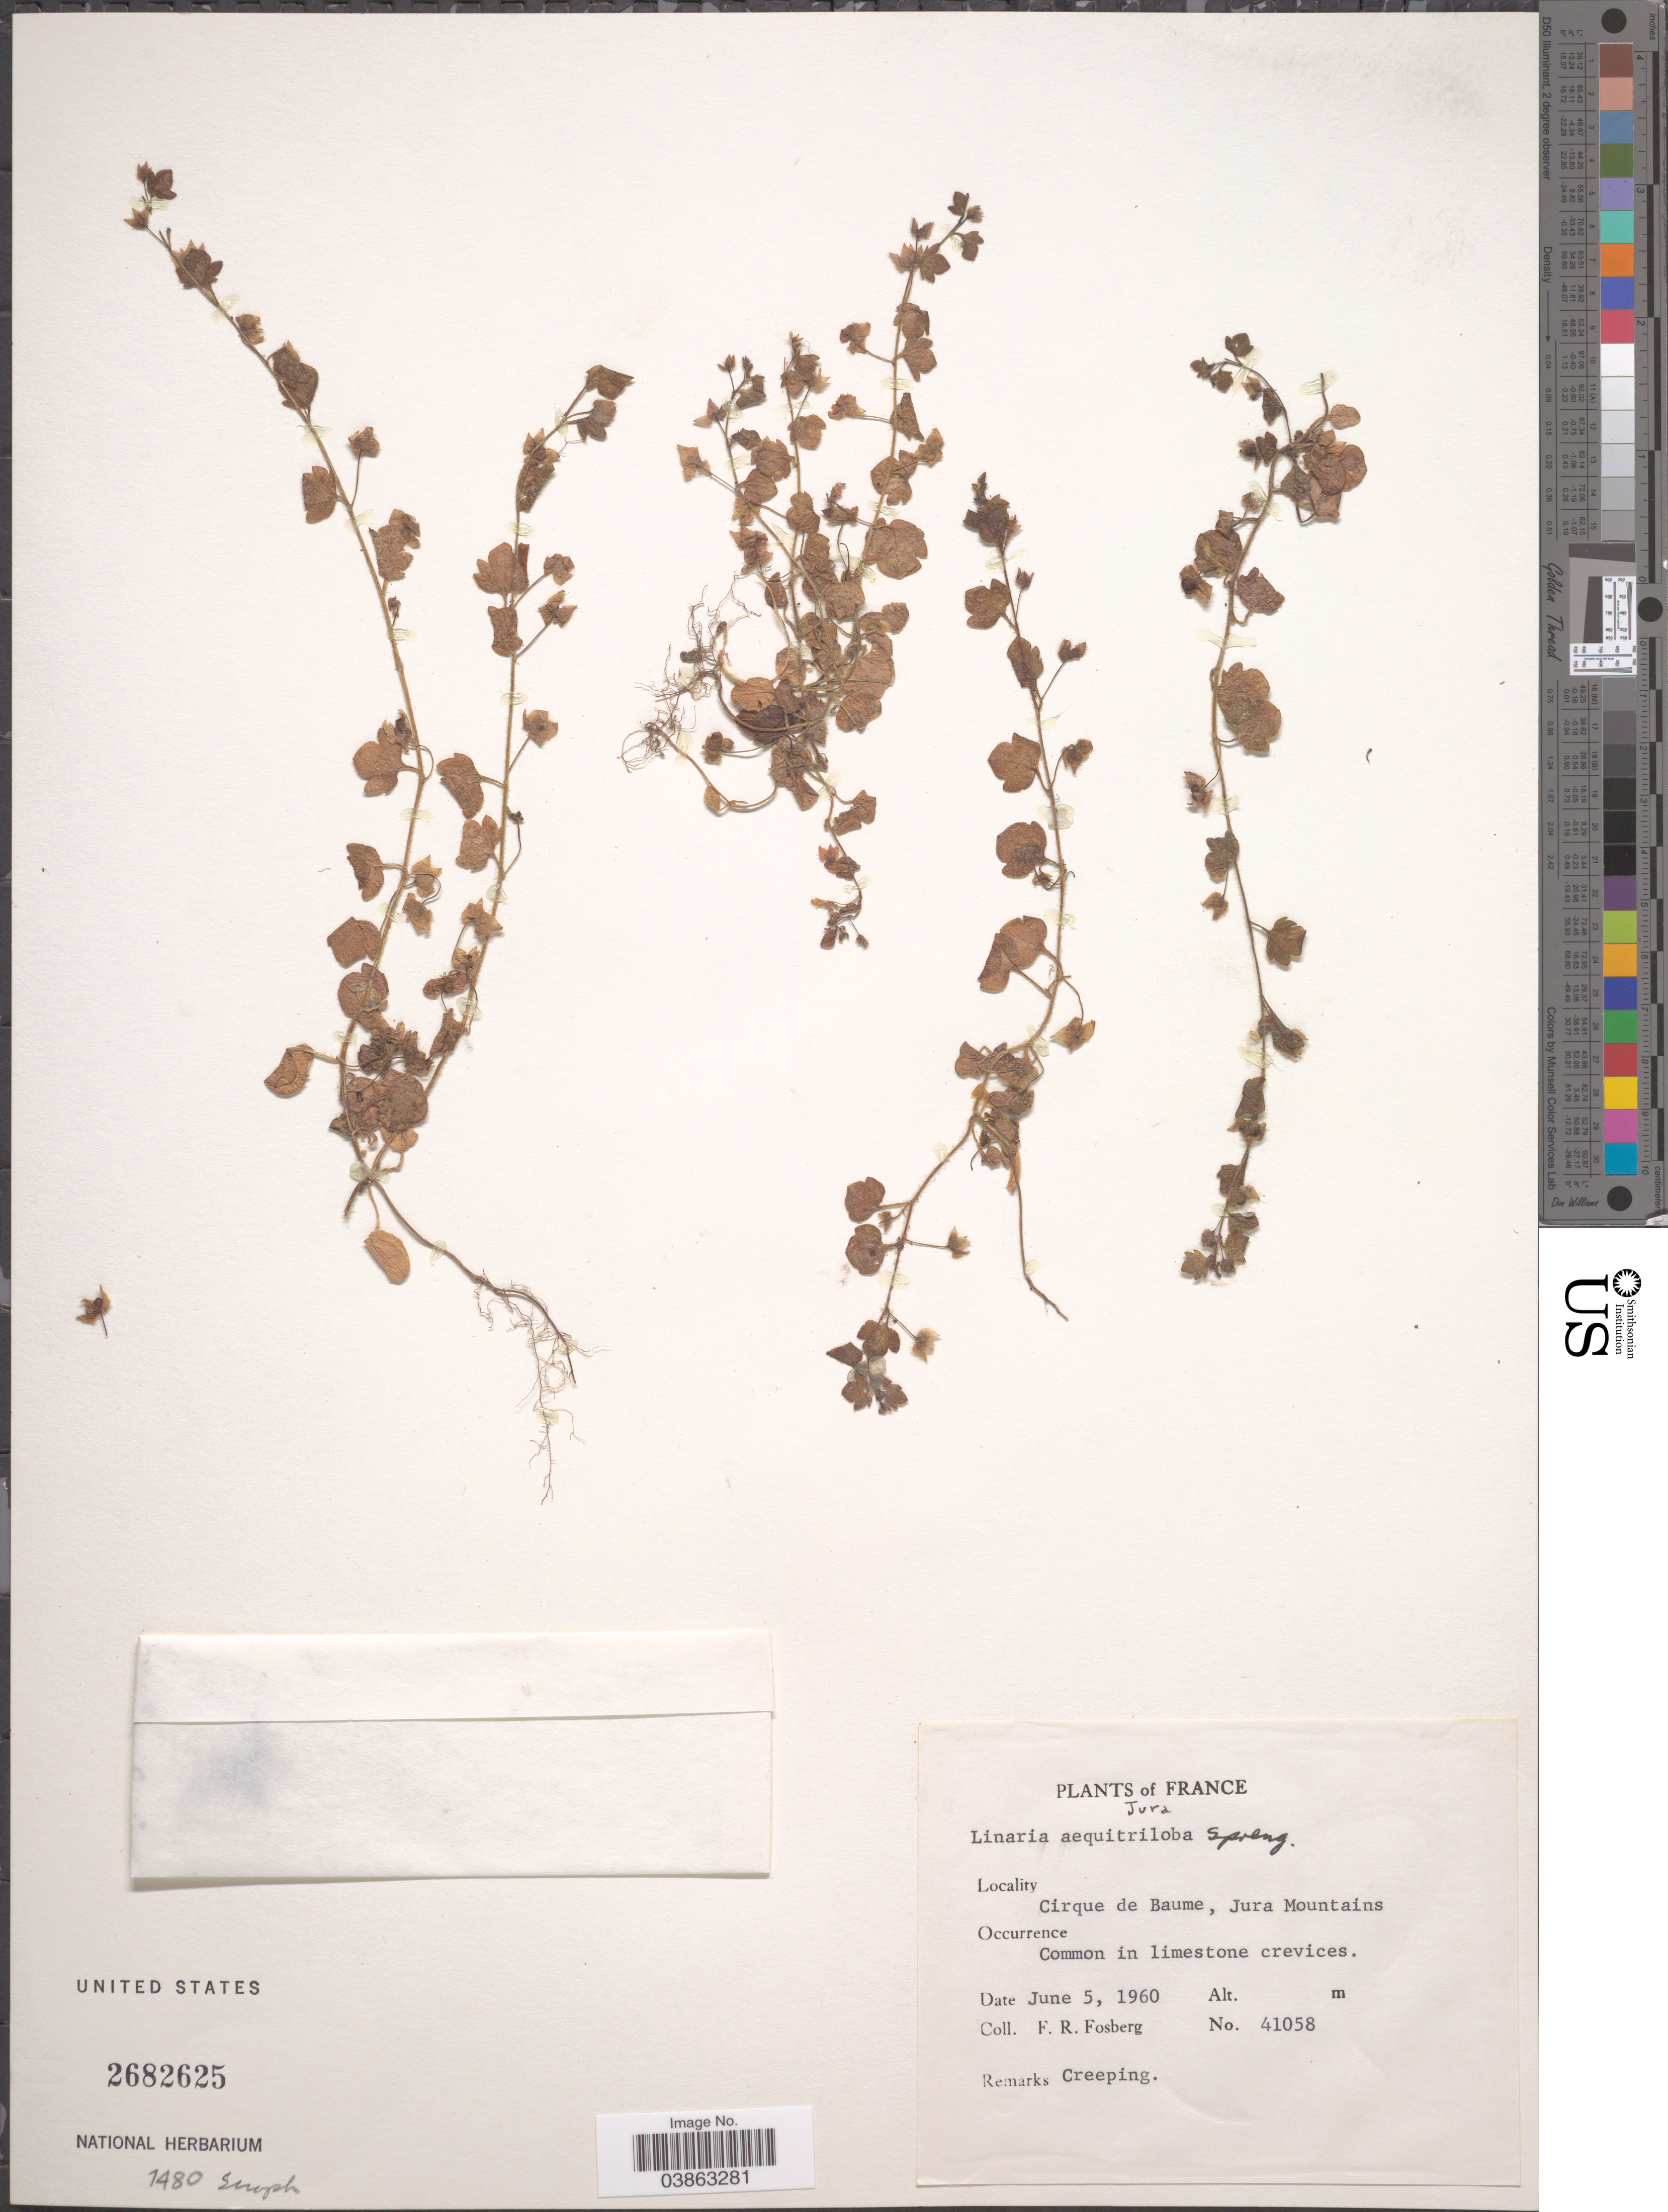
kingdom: Plantae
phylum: Tracheophyta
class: Magnoliopsida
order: Lamiales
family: Plantaginaceae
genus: Linaria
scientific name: Linaria aequitriloba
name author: (Viv.) Spreng.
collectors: F. R. Fosberg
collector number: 41058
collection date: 1960-06-05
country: France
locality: Jura. Cirque de Baume, Jura Mountains.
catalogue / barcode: US 2682625